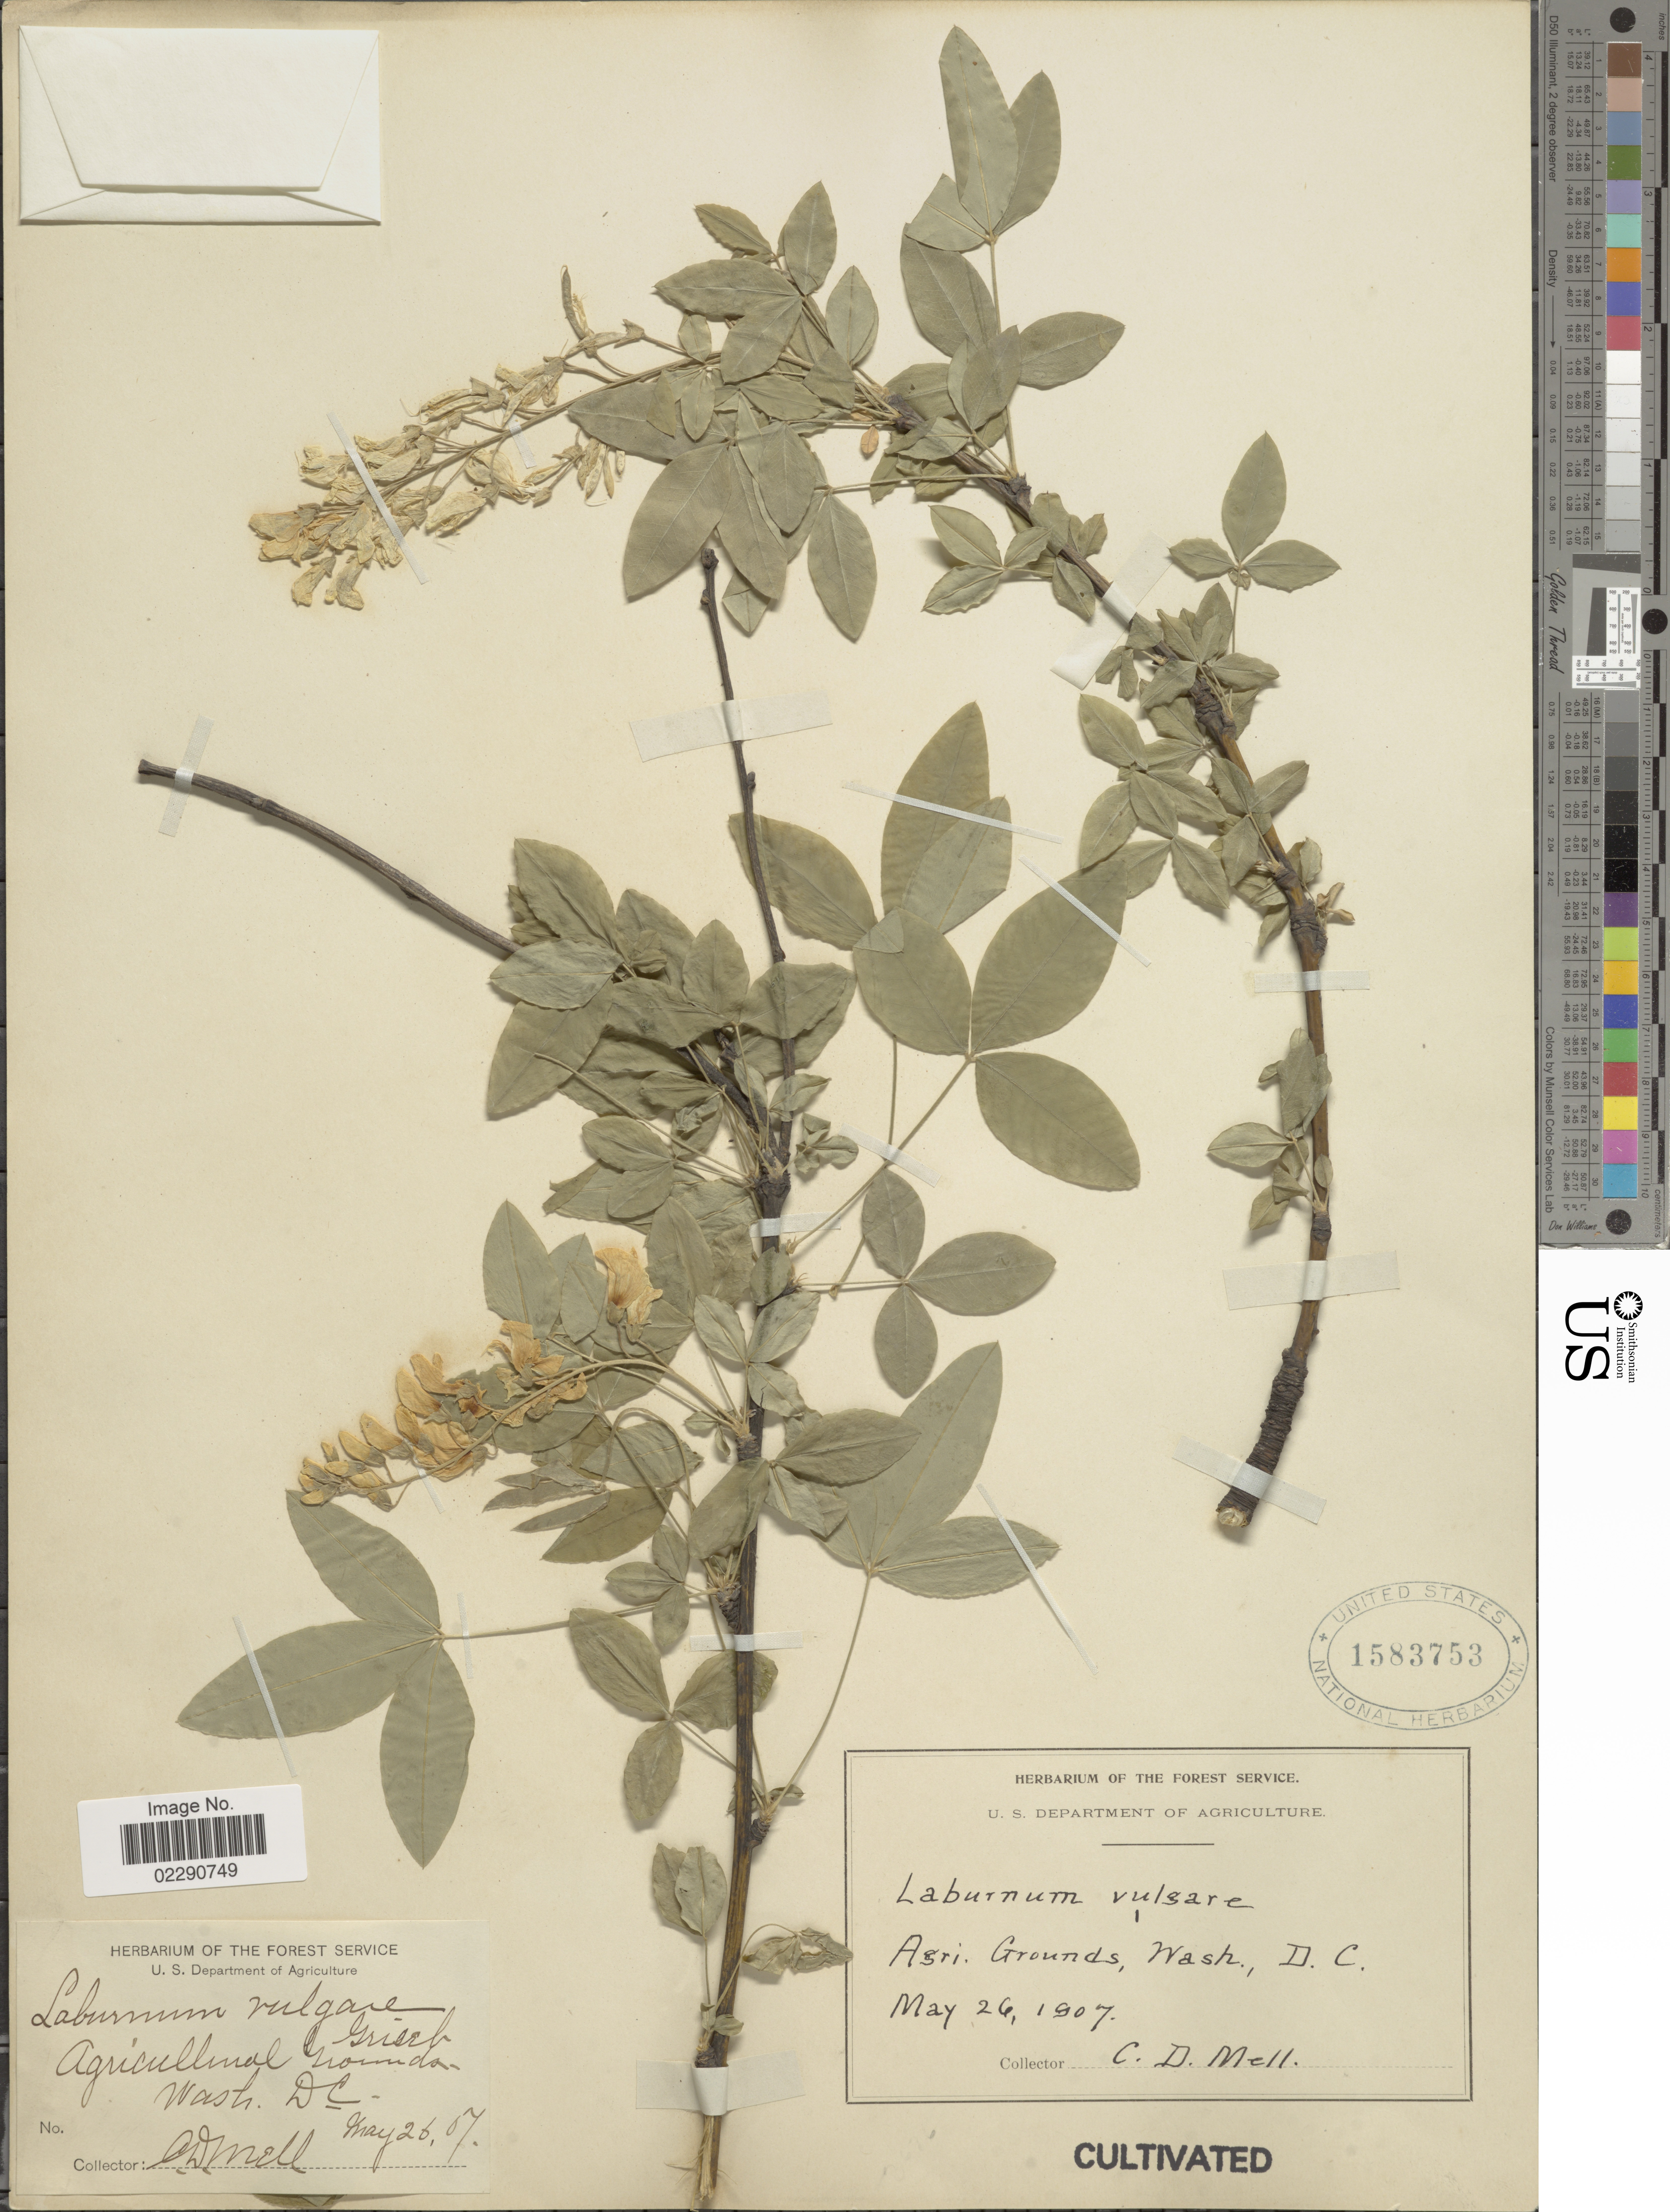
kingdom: Plantae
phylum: Tracheophyta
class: Magnoliopsida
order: Fabales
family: Fabaceae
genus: Laburnum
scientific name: Laburnum anagyroides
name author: Medik.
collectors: C. D. Mell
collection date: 1907-05-26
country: United States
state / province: District of Columbia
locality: Agricultural Grounds, Wash. DC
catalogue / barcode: US 1583753